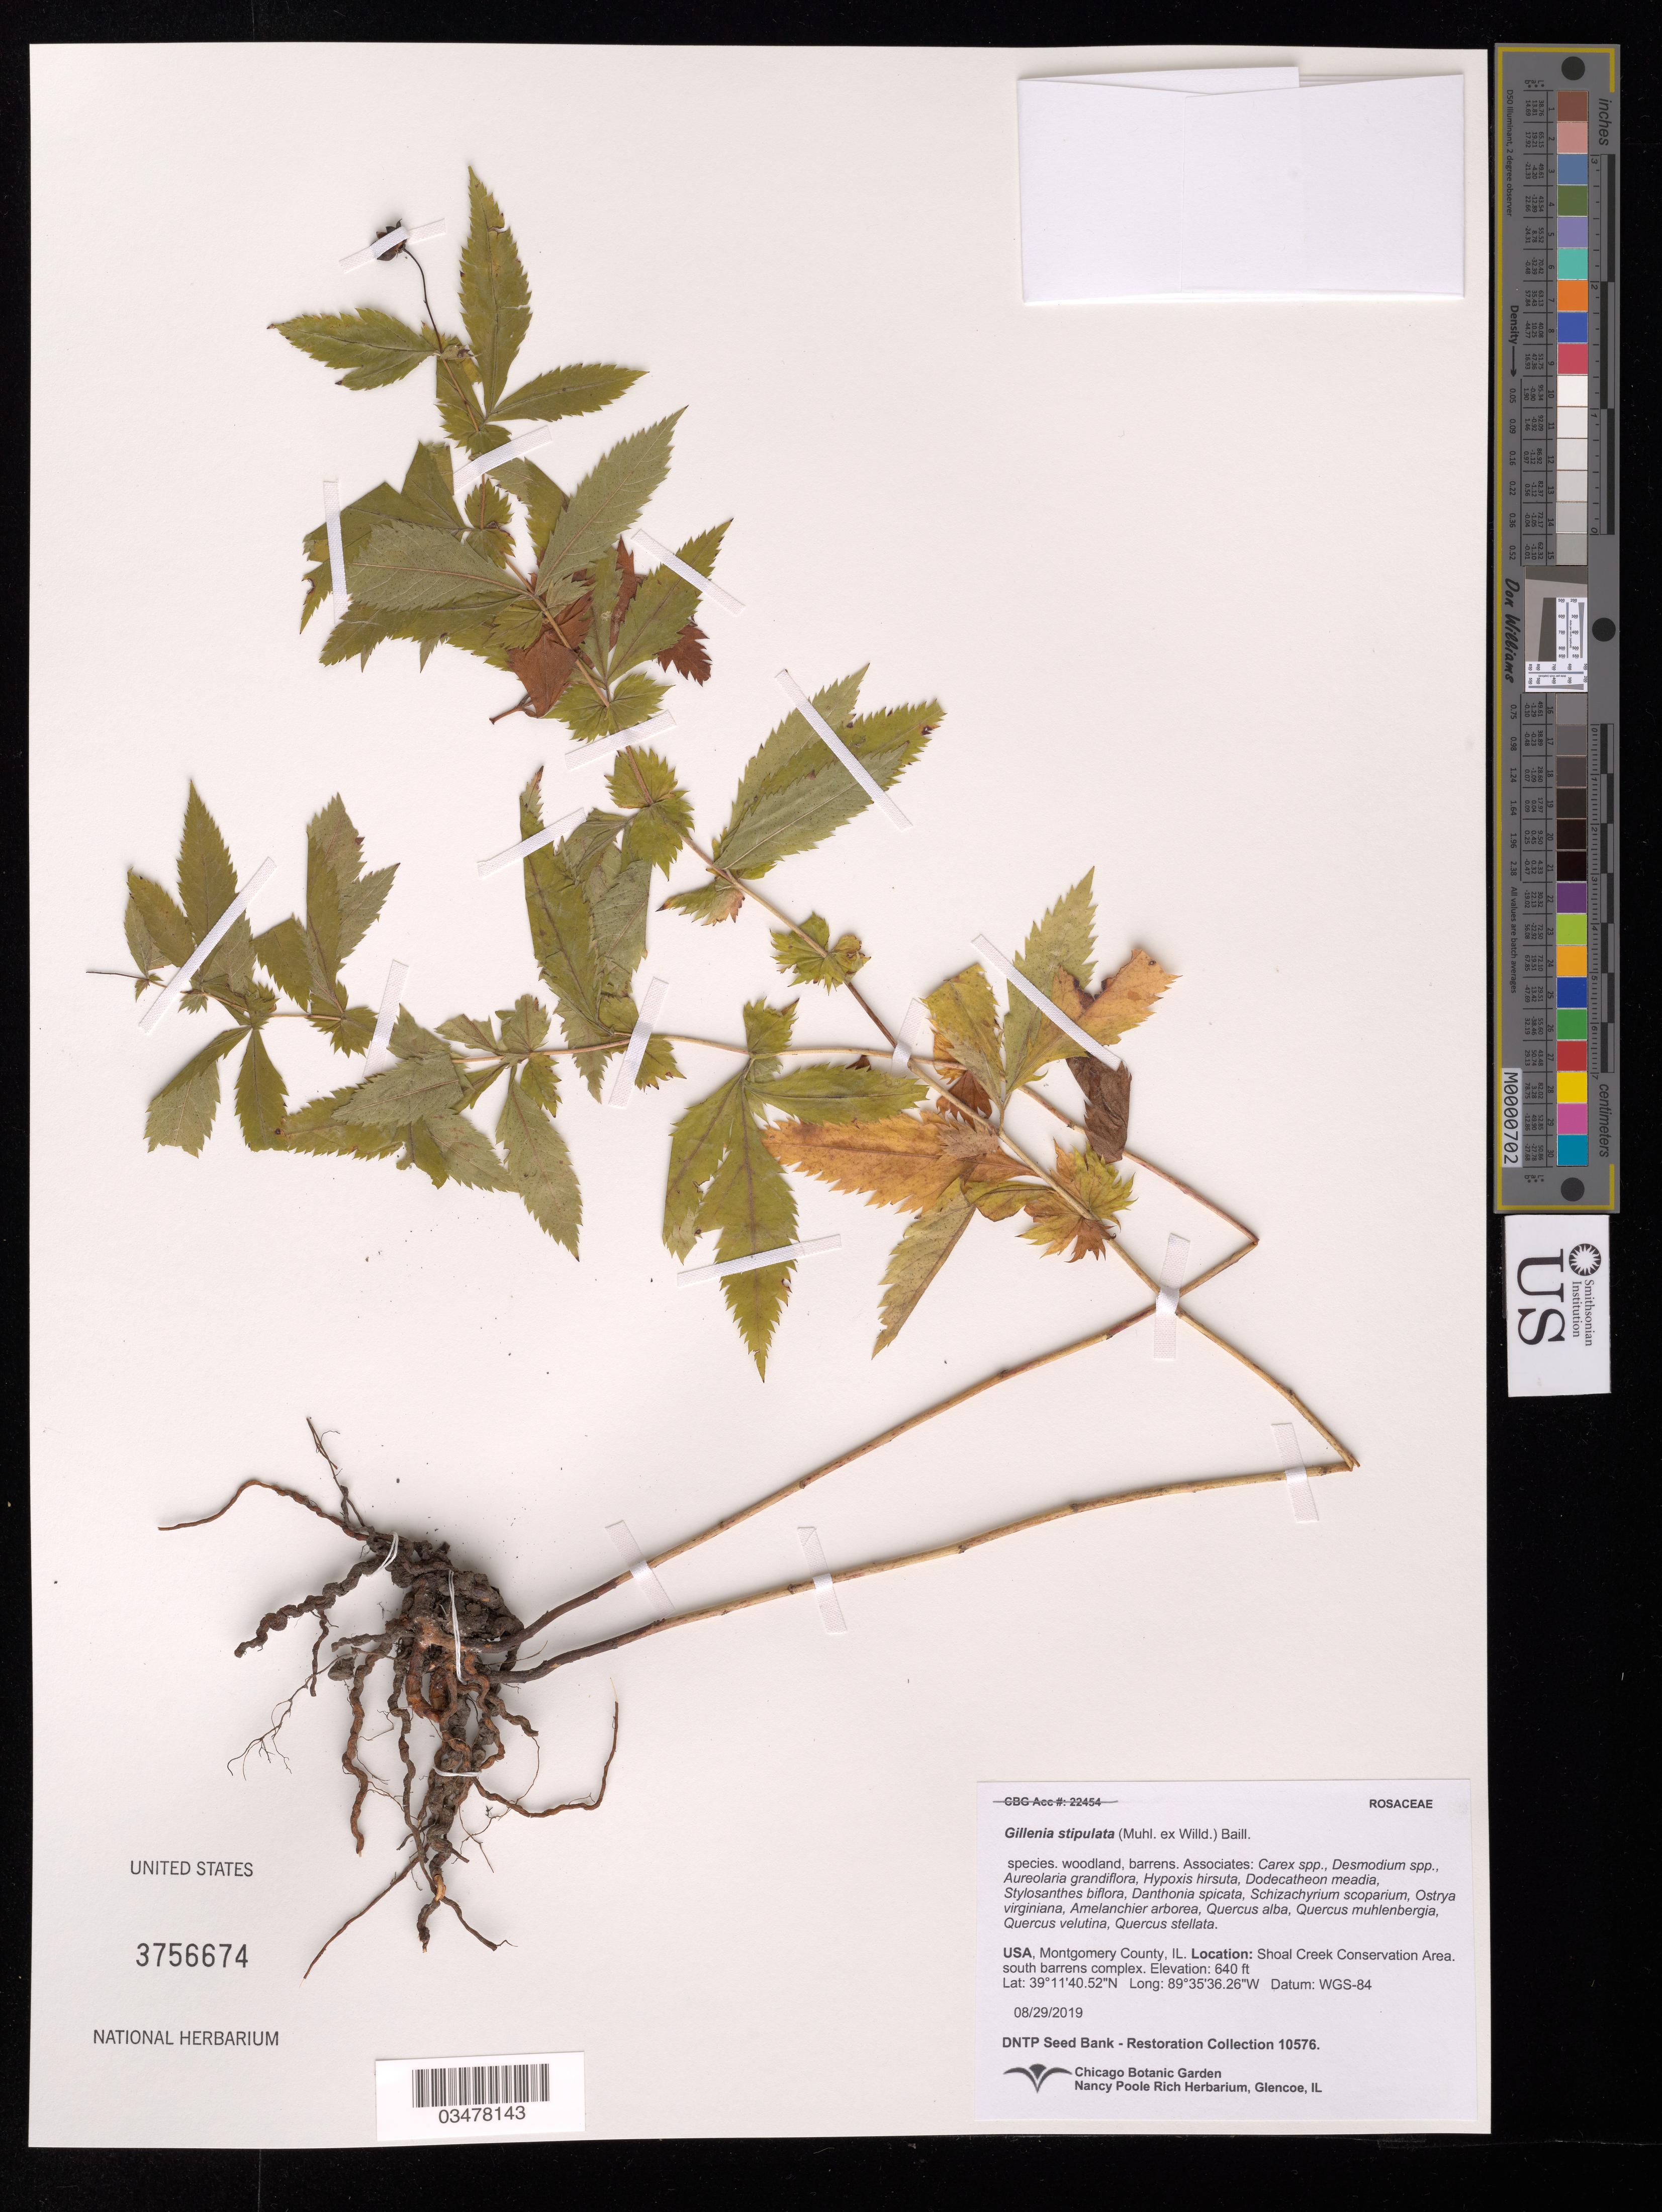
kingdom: Plantae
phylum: Tracheophyta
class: Magnoliopsida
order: Rosales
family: Rosaceae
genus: Gillenia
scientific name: Gillenia stipulata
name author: (Muhl. ex Willd.) Nutt.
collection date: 2019-08-29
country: United States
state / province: Illinois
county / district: Montgomery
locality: Shoal Creek Conservation Area, south barrens complex.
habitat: Woodland, barrens. With Caex sp., Desmodium sp., Hypoxis hirsuta, Quercus alba, ect.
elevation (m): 195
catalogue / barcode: US 3756674